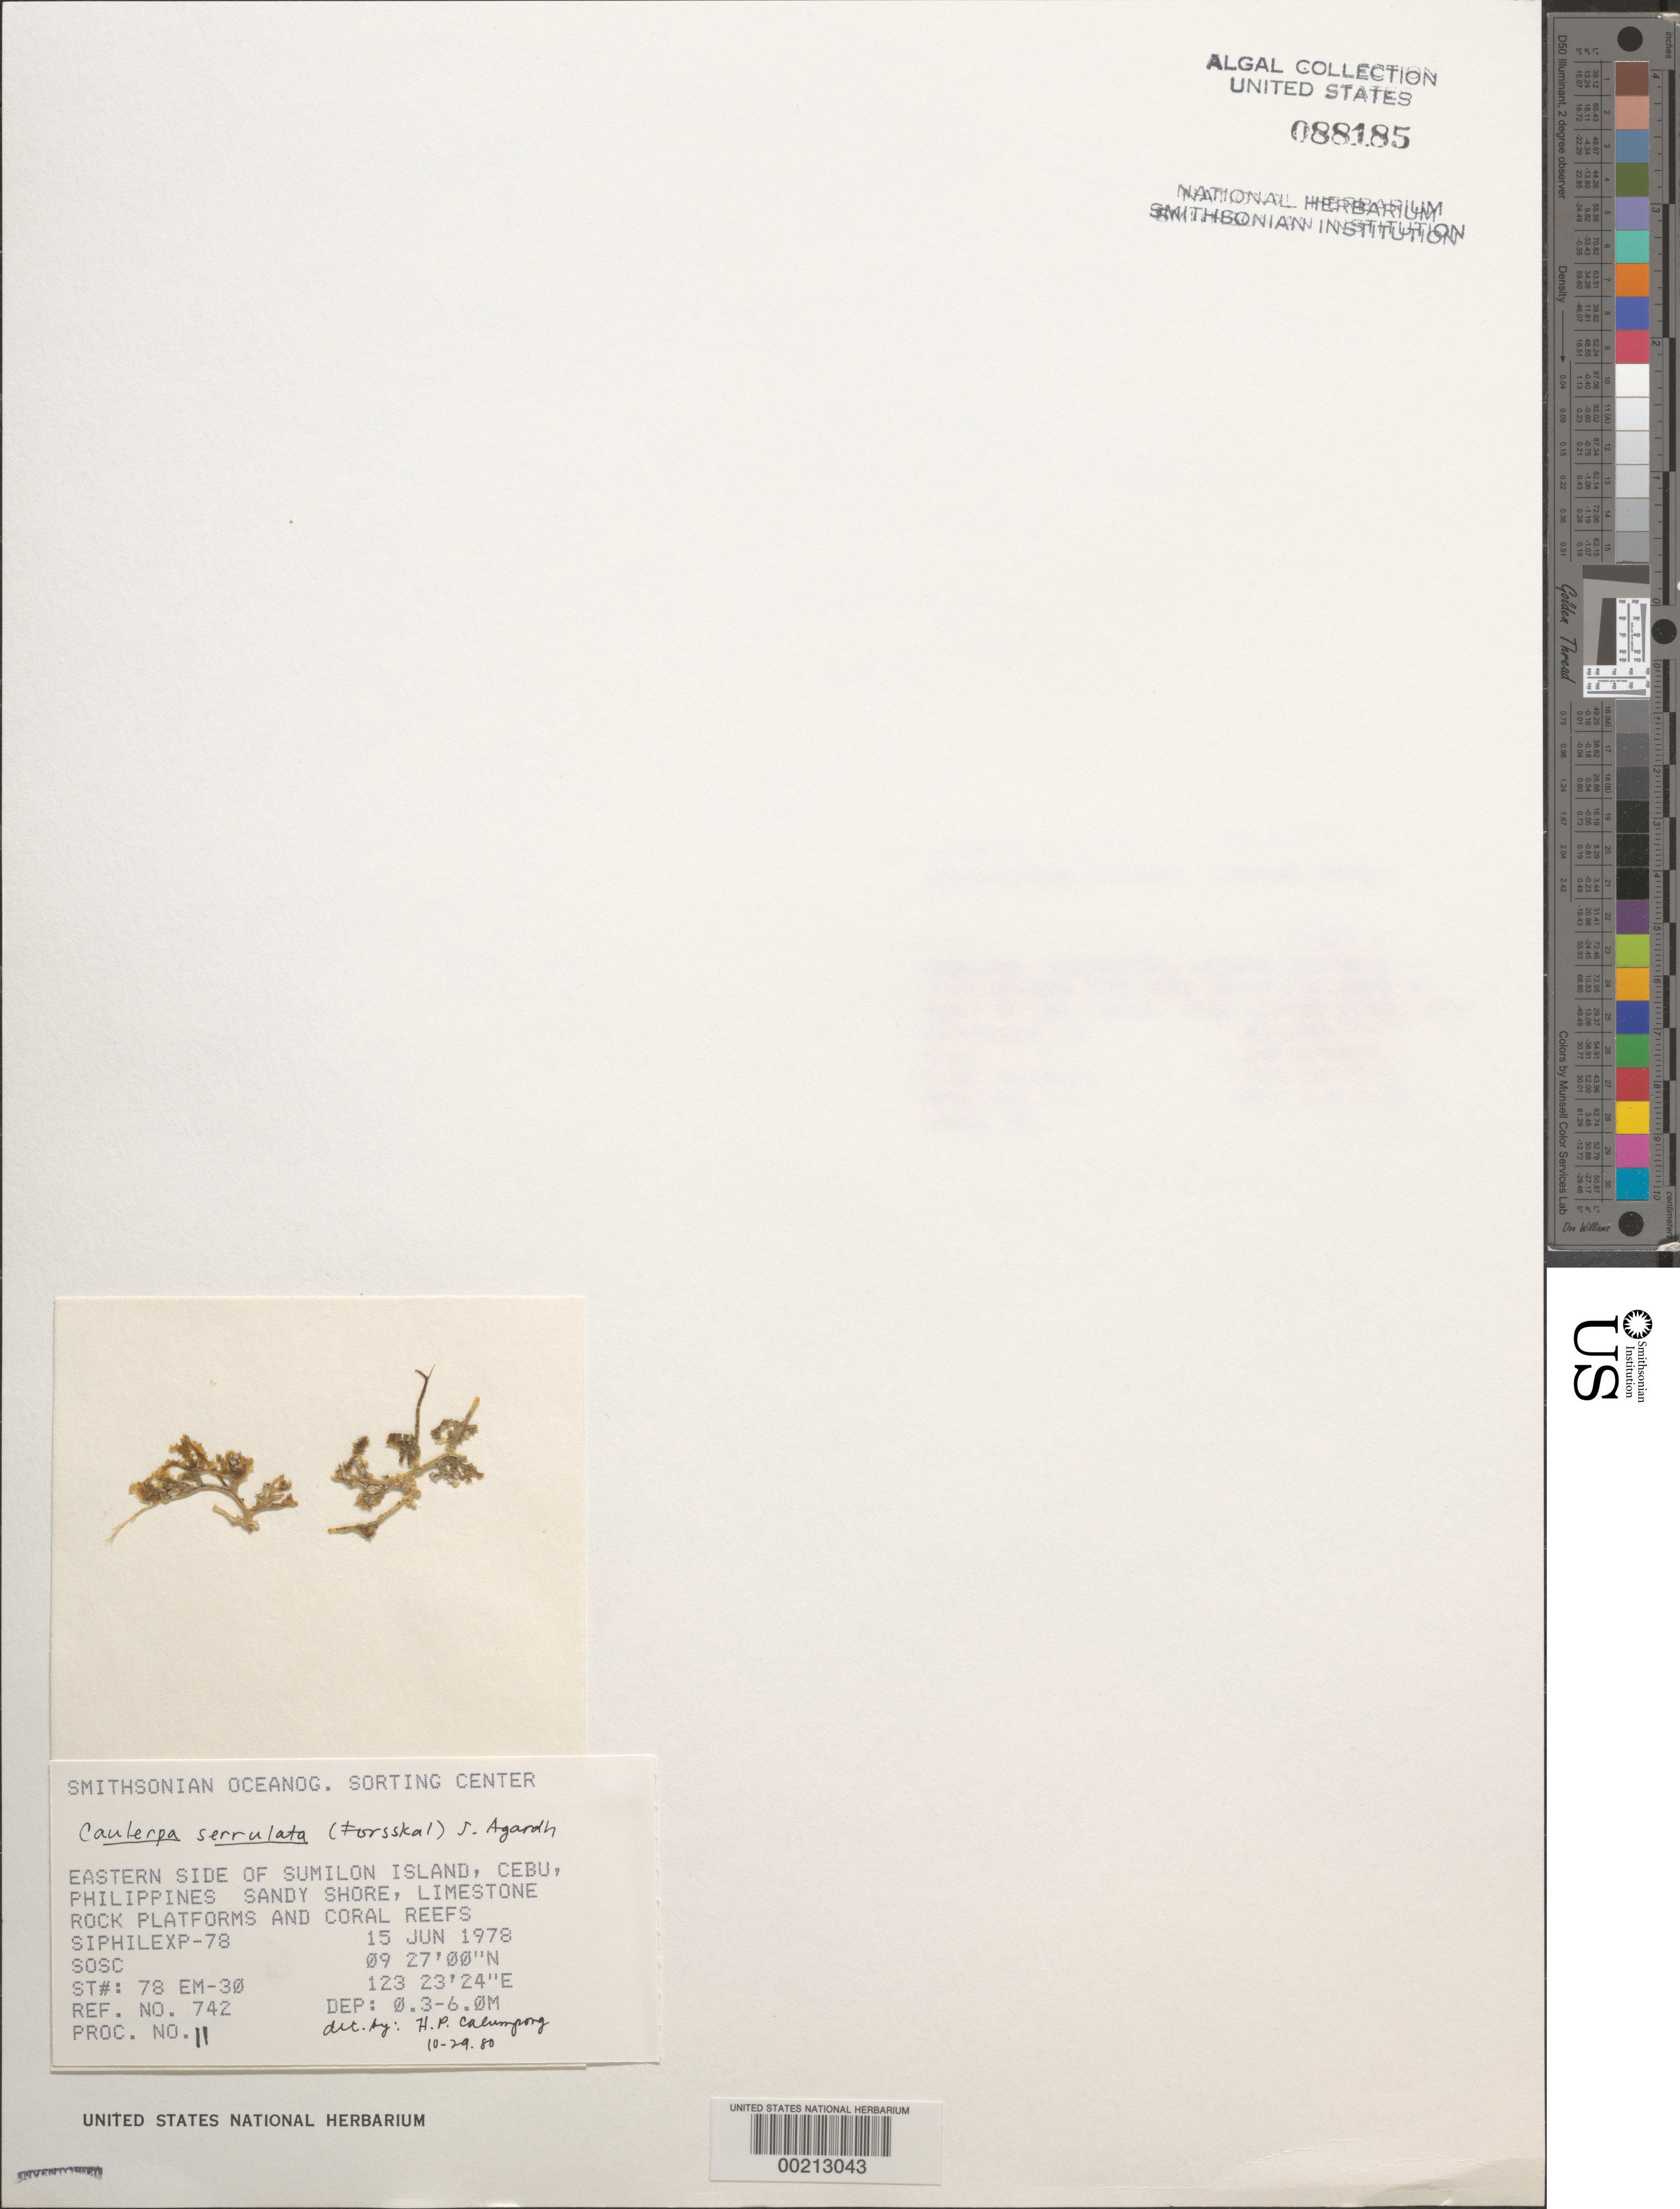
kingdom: Plantae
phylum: Chlorophyta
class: Ulvophyceae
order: Bryopsidales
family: Caulerpaceae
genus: Caulerpa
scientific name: Caulerpa serrulata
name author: (Forssk.) J. Agardh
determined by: Calumpong, H. P.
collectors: SOSC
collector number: Station 78 Em-30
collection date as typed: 15 Jun 1978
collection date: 1978-06-15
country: Philippines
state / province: Central Visayas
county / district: Cebu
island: Sumilon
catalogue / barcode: US 88185